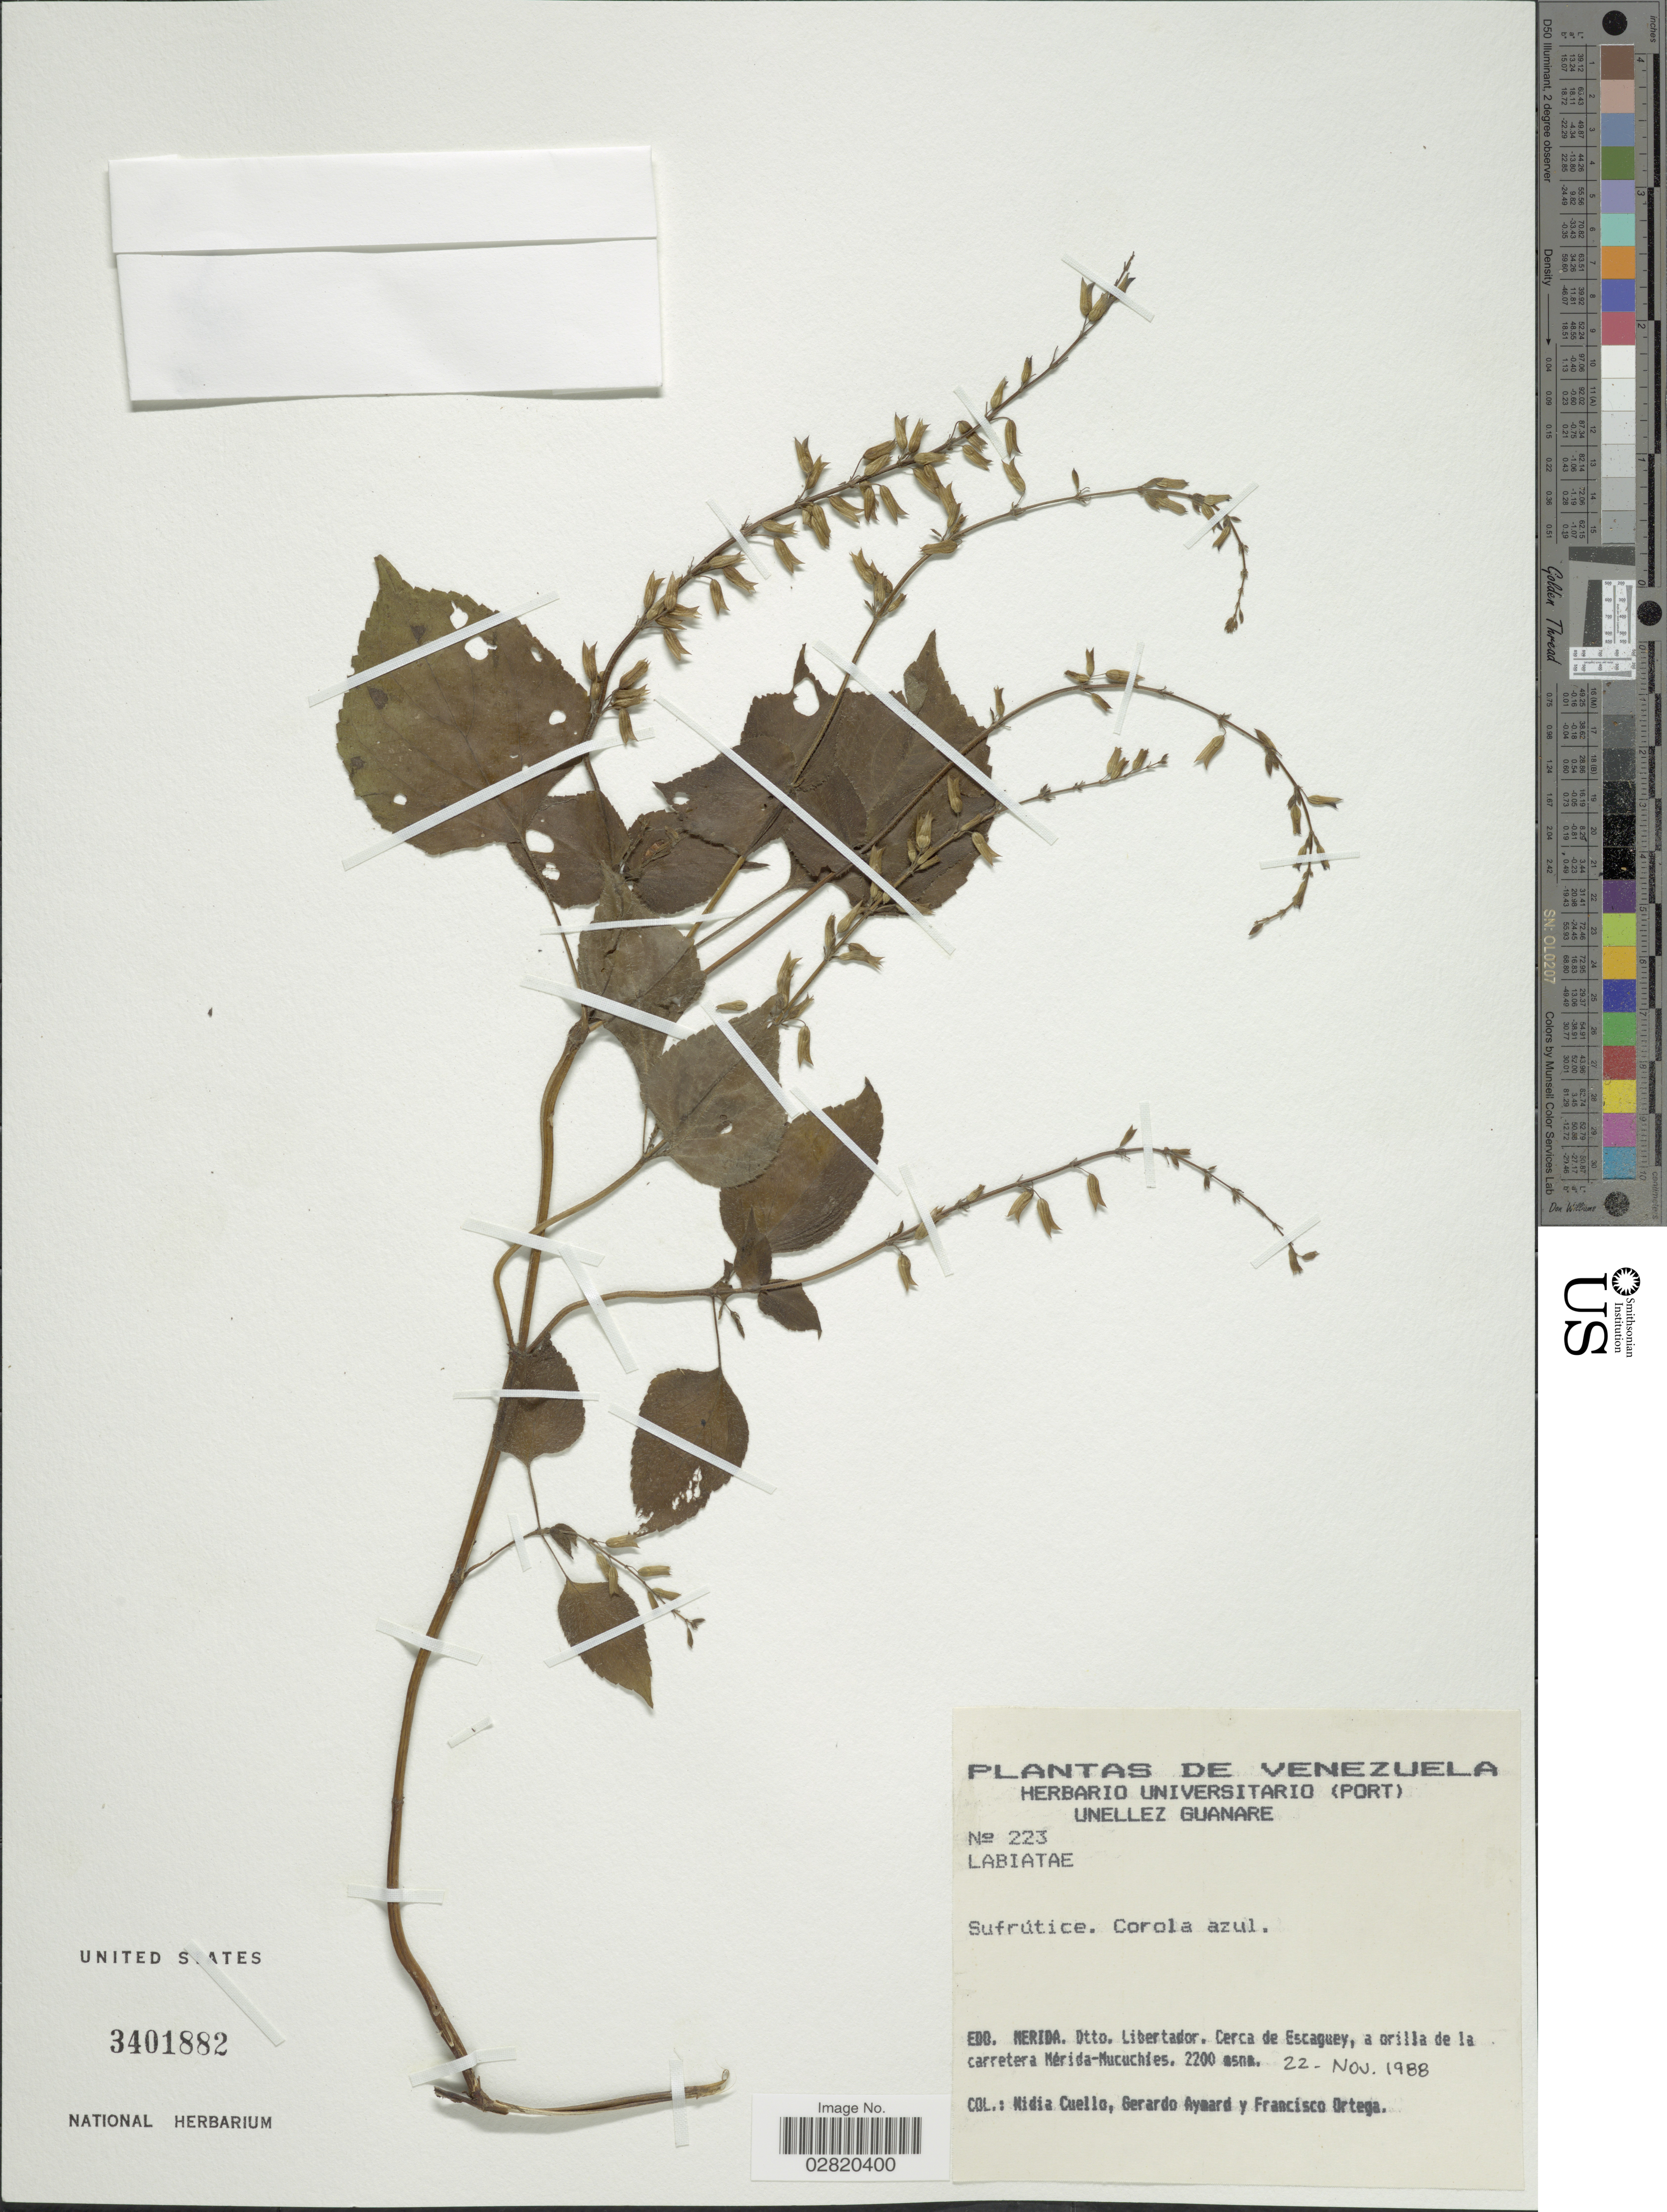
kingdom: Plantae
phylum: Tracheophyta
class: Magnoliopsida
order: Lamiales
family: Lamiaceae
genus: Salvia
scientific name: Salvia sp.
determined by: Nee, Michael H.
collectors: N. L. Cuello, G. A. Aymard & F. J. Ortega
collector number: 223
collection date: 1988-11-22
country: Venezuela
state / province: Mérida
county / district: Libertador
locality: Cerca de Escaguey, a orilla carretera Mérida-Nucuchies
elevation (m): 2200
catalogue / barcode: US 3401882